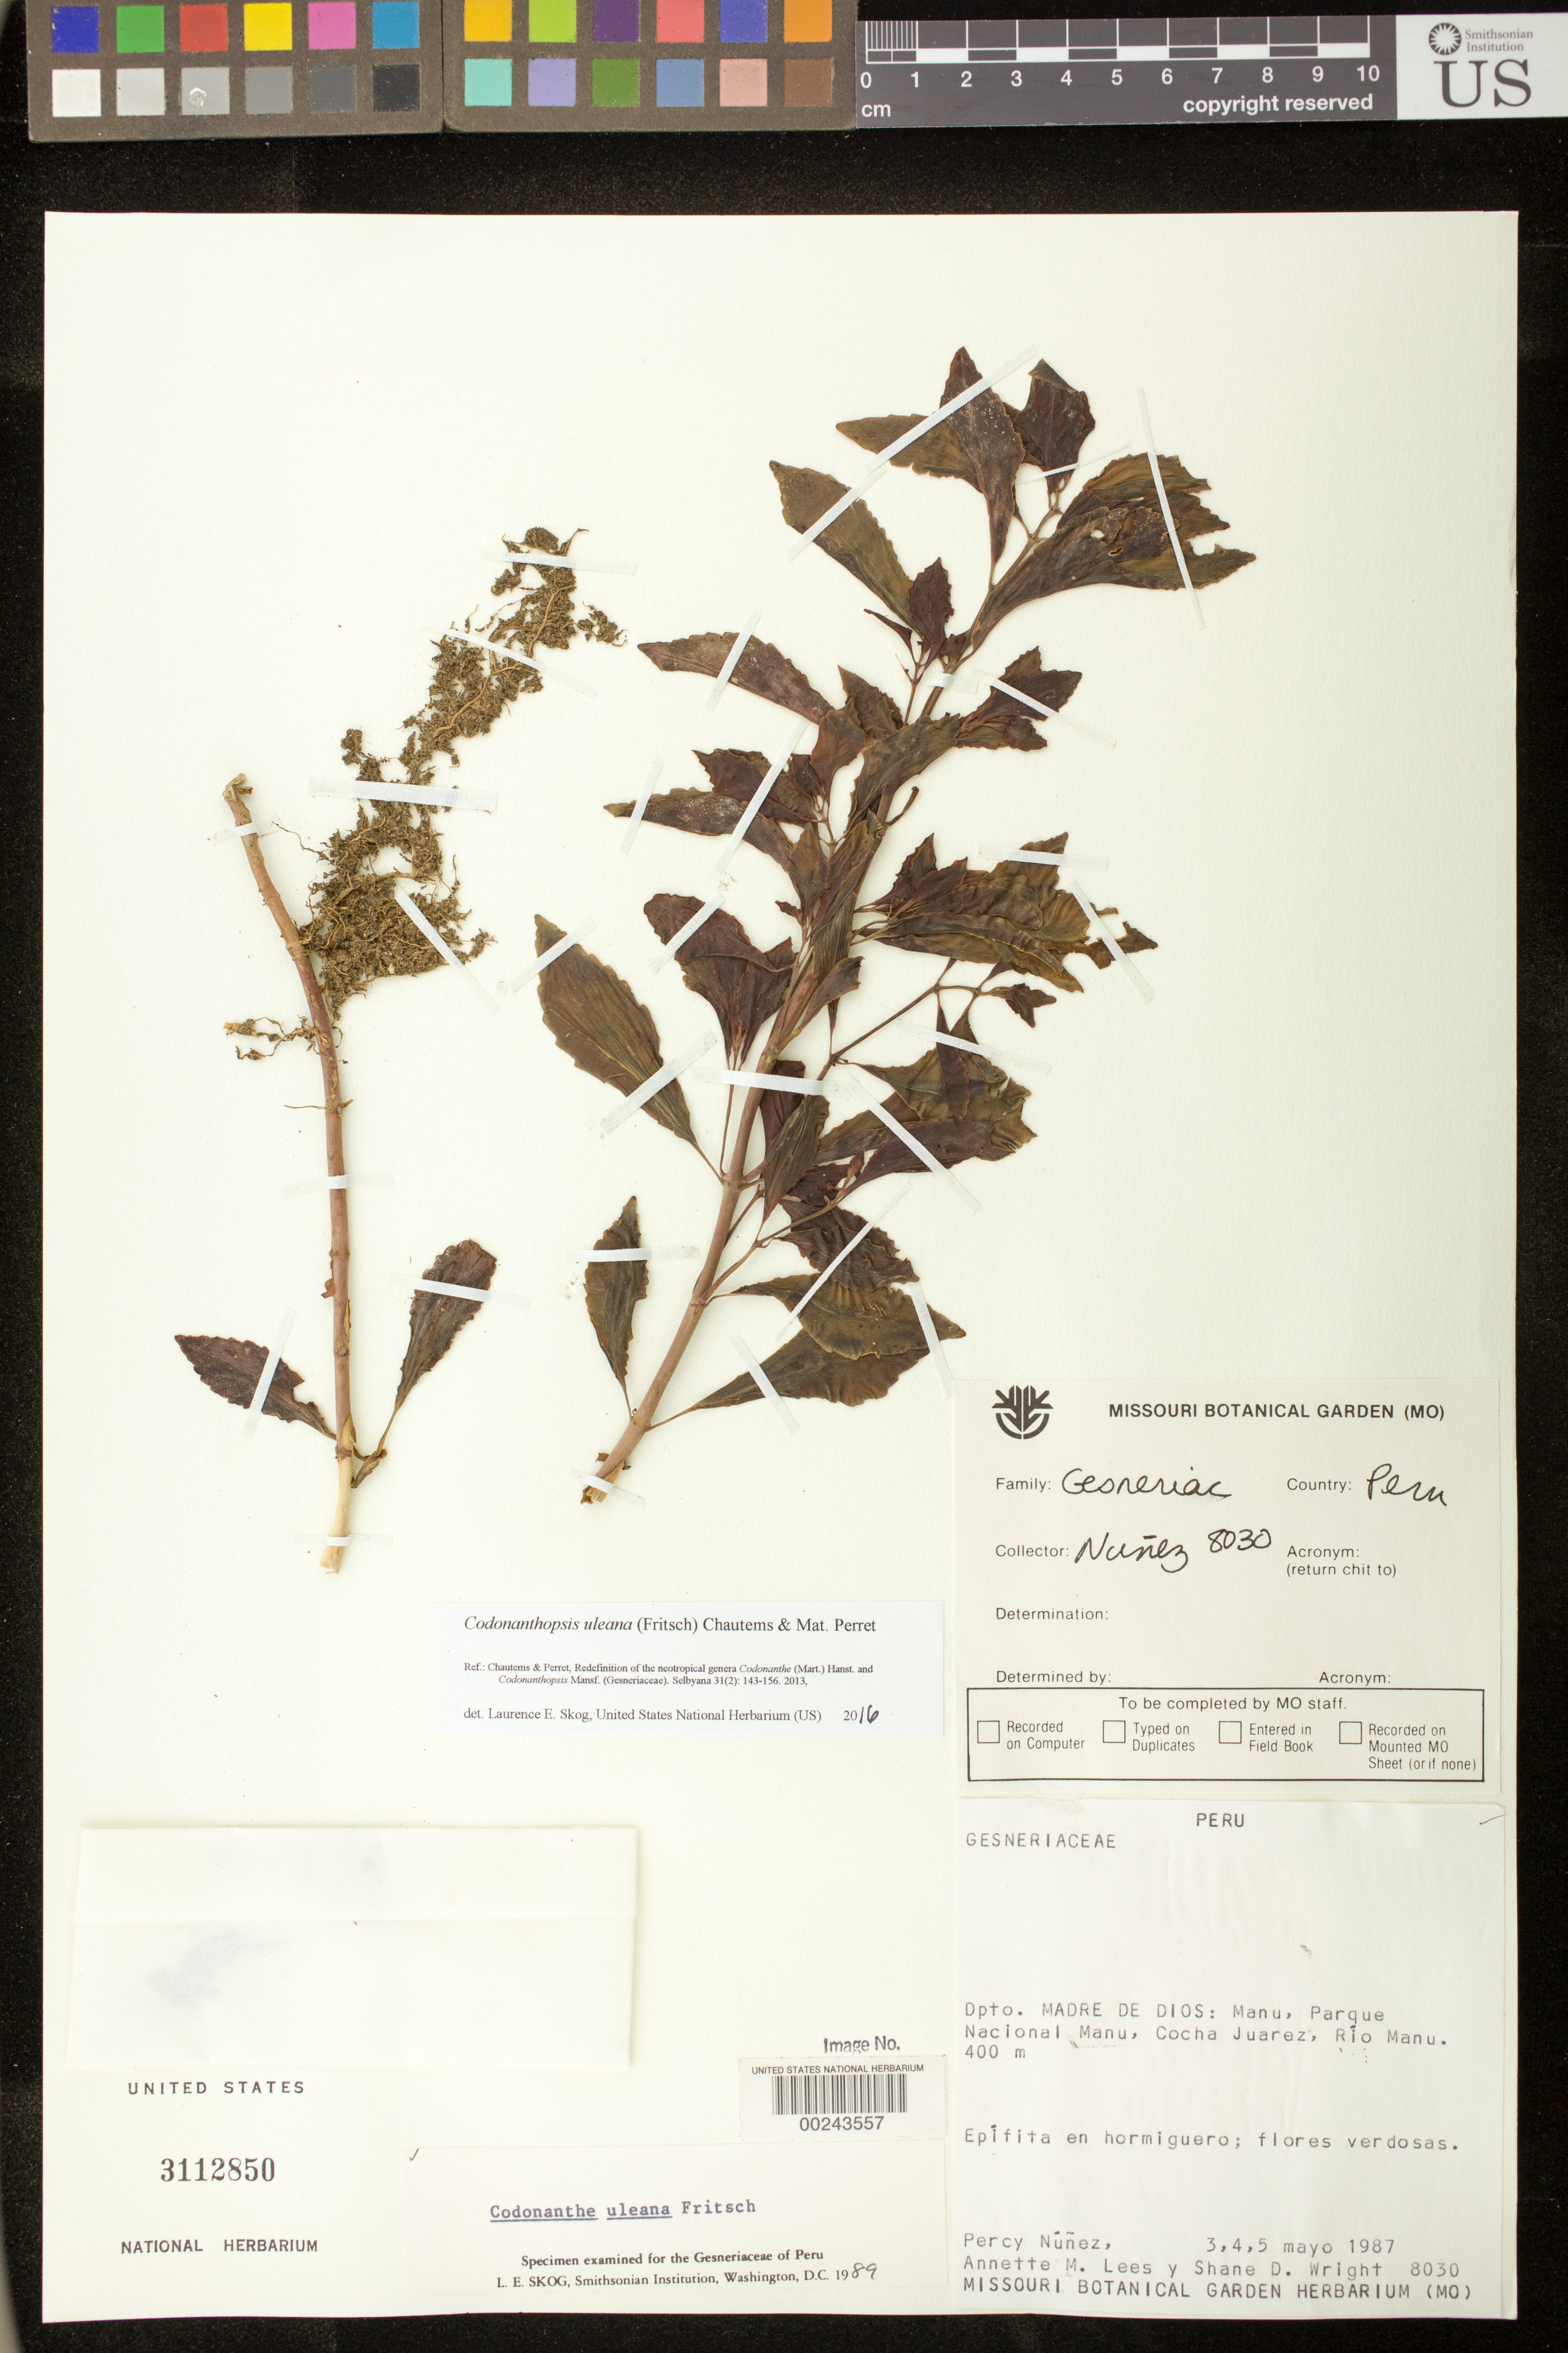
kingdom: Plantae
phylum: Tracheophyta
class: Magnoliopsida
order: Lamiales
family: Gesneriaceae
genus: Codonanthopsis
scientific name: Codonanthopsis uleana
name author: (Fritsch) Chautems & Mat.Perret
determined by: Skog, Laurence E.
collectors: P. Núñez V., A. Lees & S. D. Wright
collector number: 8030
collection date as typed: May 1987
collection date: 1987-05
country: Peru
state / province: Madre de Dios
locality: Manu, Parque Nacional Manu, Cocha Juarez, Rio Manu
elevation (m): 400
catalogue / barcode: US 3112850